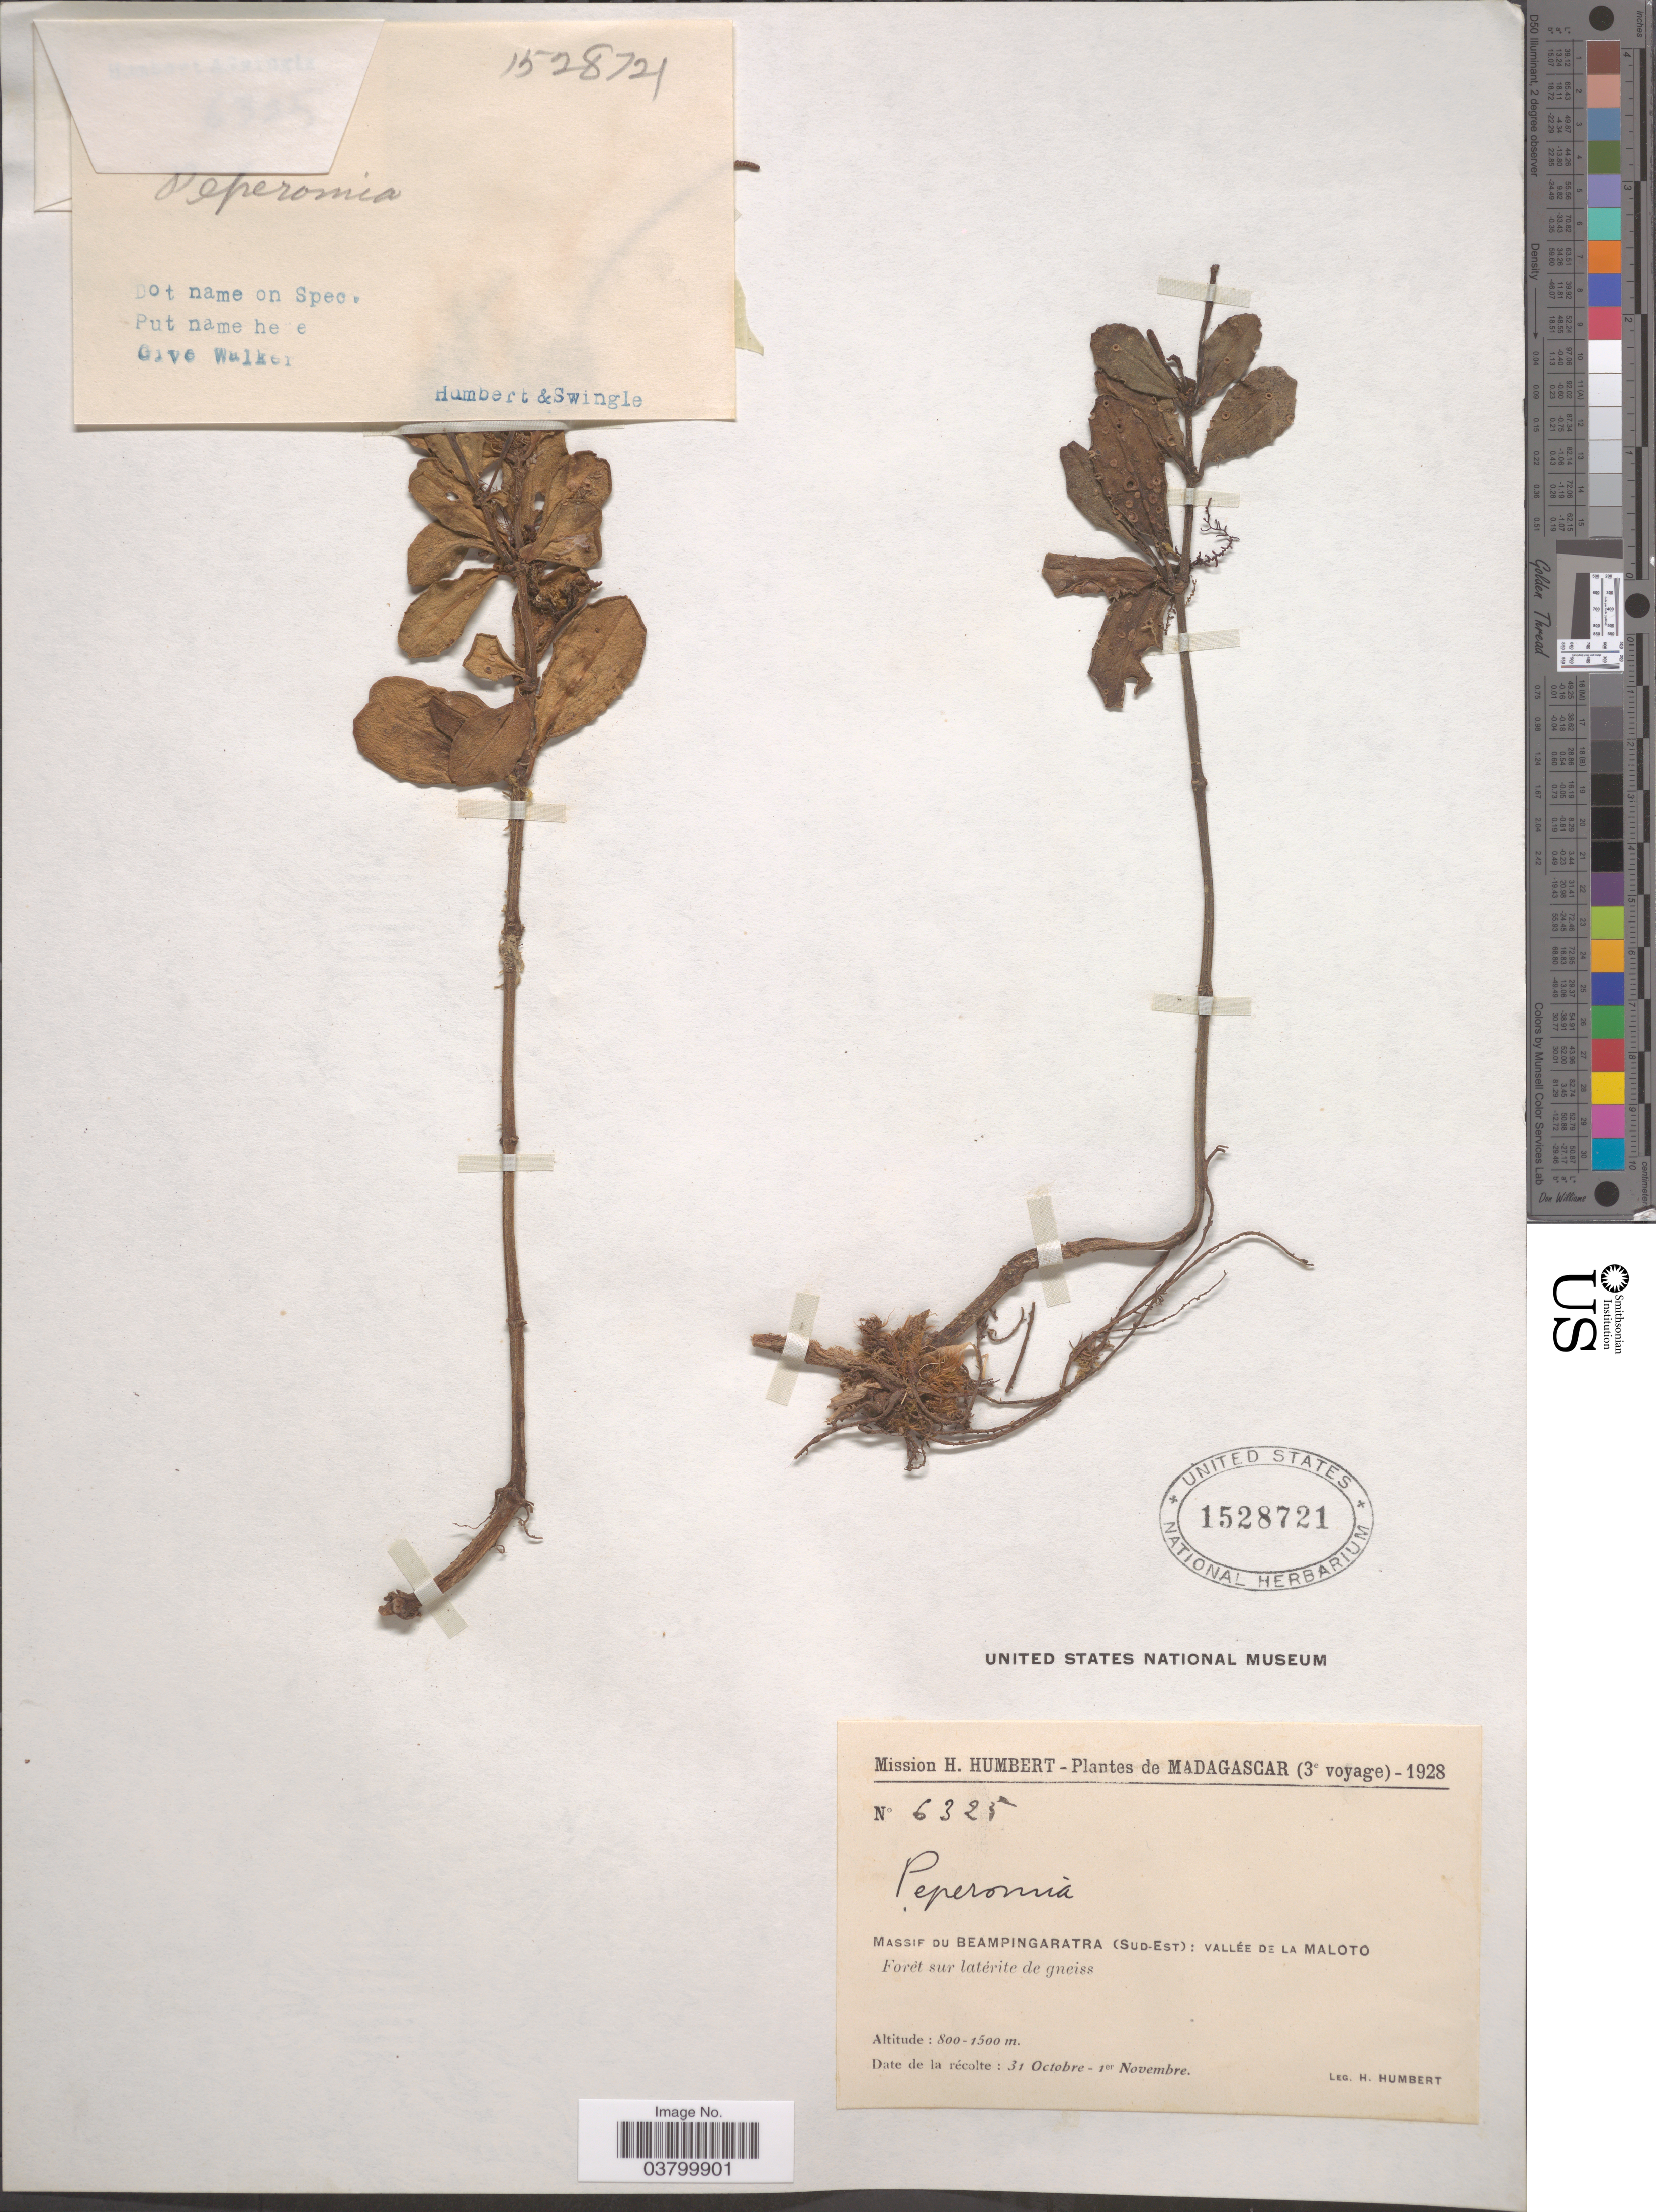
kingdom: Plantae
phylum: Tracheophyta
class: Magnoliopsida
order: Piperales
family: Piperaceae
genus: Peperomia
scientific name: Peperomia sp.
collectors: H. Humbert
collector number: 6325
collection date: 1928-10-31/1928-11-01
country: Madagascar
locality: Massif du Beampingaratra (Sud-Est): Vallée de la Maloto.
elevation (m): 800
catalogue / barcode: US 1528721